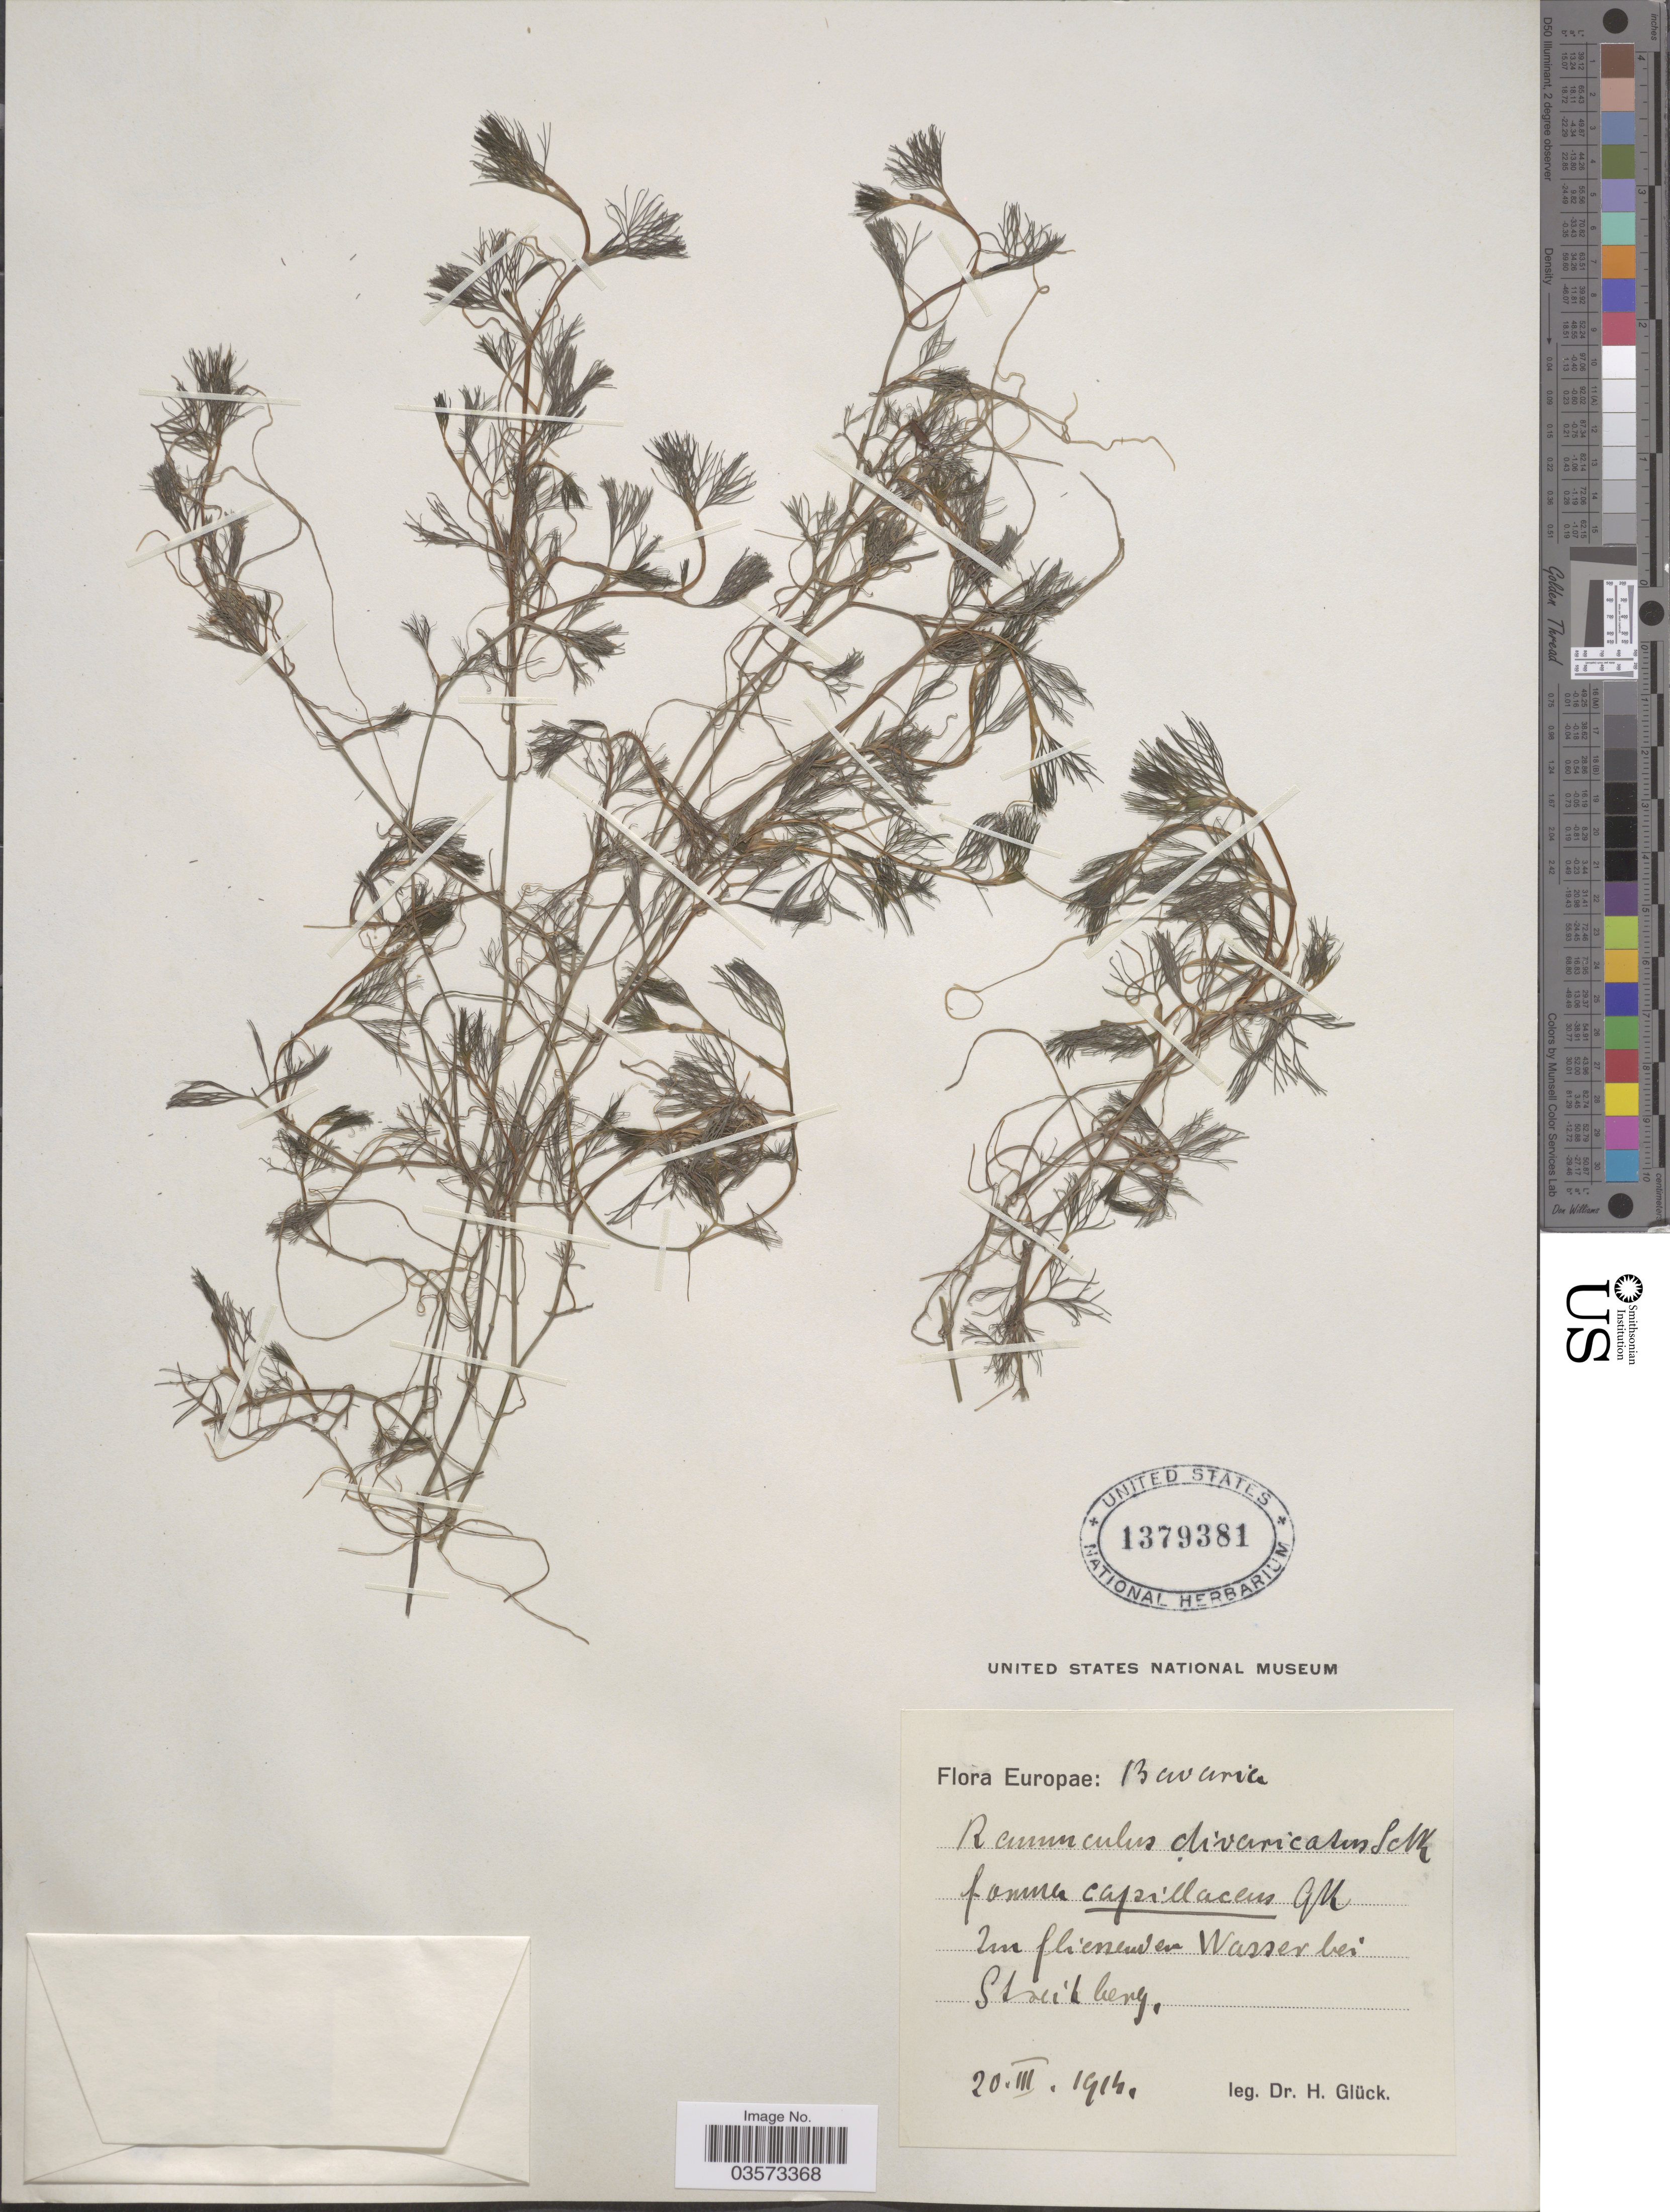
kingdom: Plantae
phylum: Tracheophyta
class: Magnoliopsida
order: Ranunculales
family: Ranunculaceae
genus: Ranunculus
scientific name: Ranunculus trichophyllus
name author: Chaix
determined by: Strong, Mark T., (BOT), Smithsonian Institution - National Museum of Natural History (UNITED STATES)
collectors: H. Glück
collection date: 1914-03-20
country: Germany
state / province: Bayern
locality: Bavaria, Im fliessenden Wasser bei Streikberg [interpreted].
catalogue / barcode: US 1379381